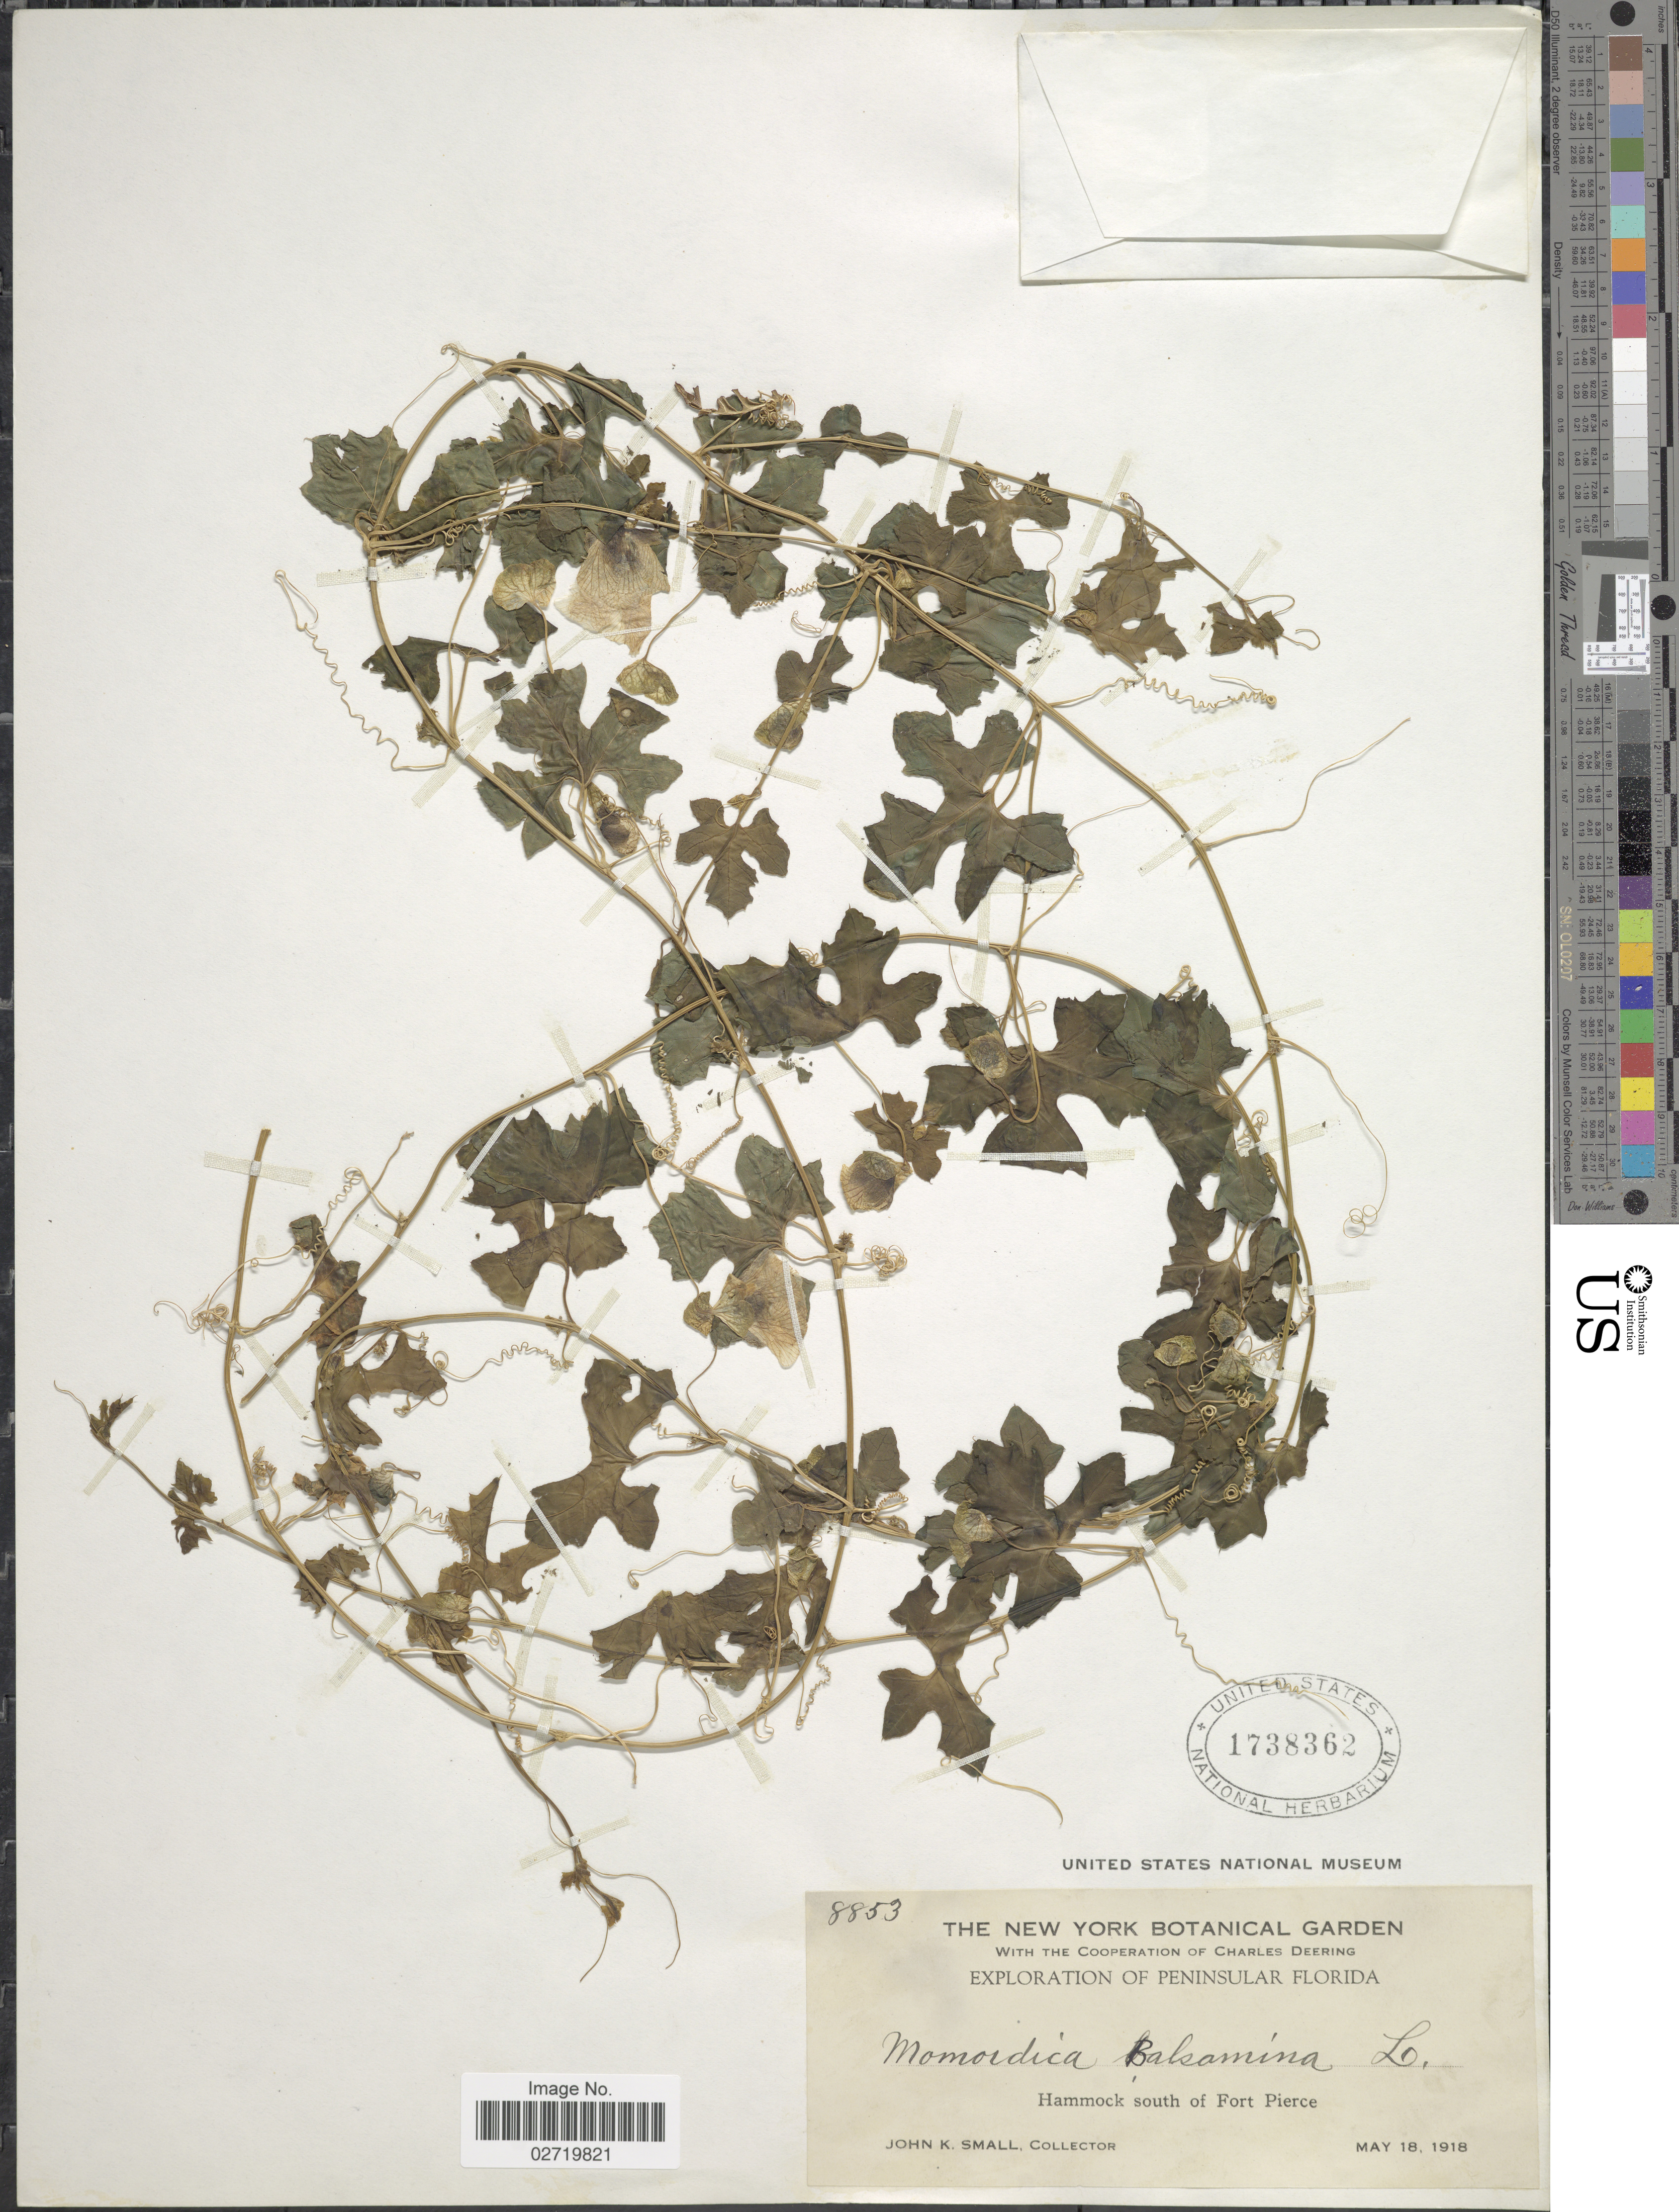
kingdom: Plantae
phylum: Tracheophyta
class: Magnoliopsida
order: Cucurbitales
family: Cucurbitaceae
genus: Momordica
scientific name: Momordica balsamina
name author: L.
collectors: J. K. Small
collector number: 8853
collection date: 1918-05-18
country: United States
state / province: Florida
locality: Peninsular Florida. Hammock south of Fort Pierce.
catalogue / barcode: US 1738362